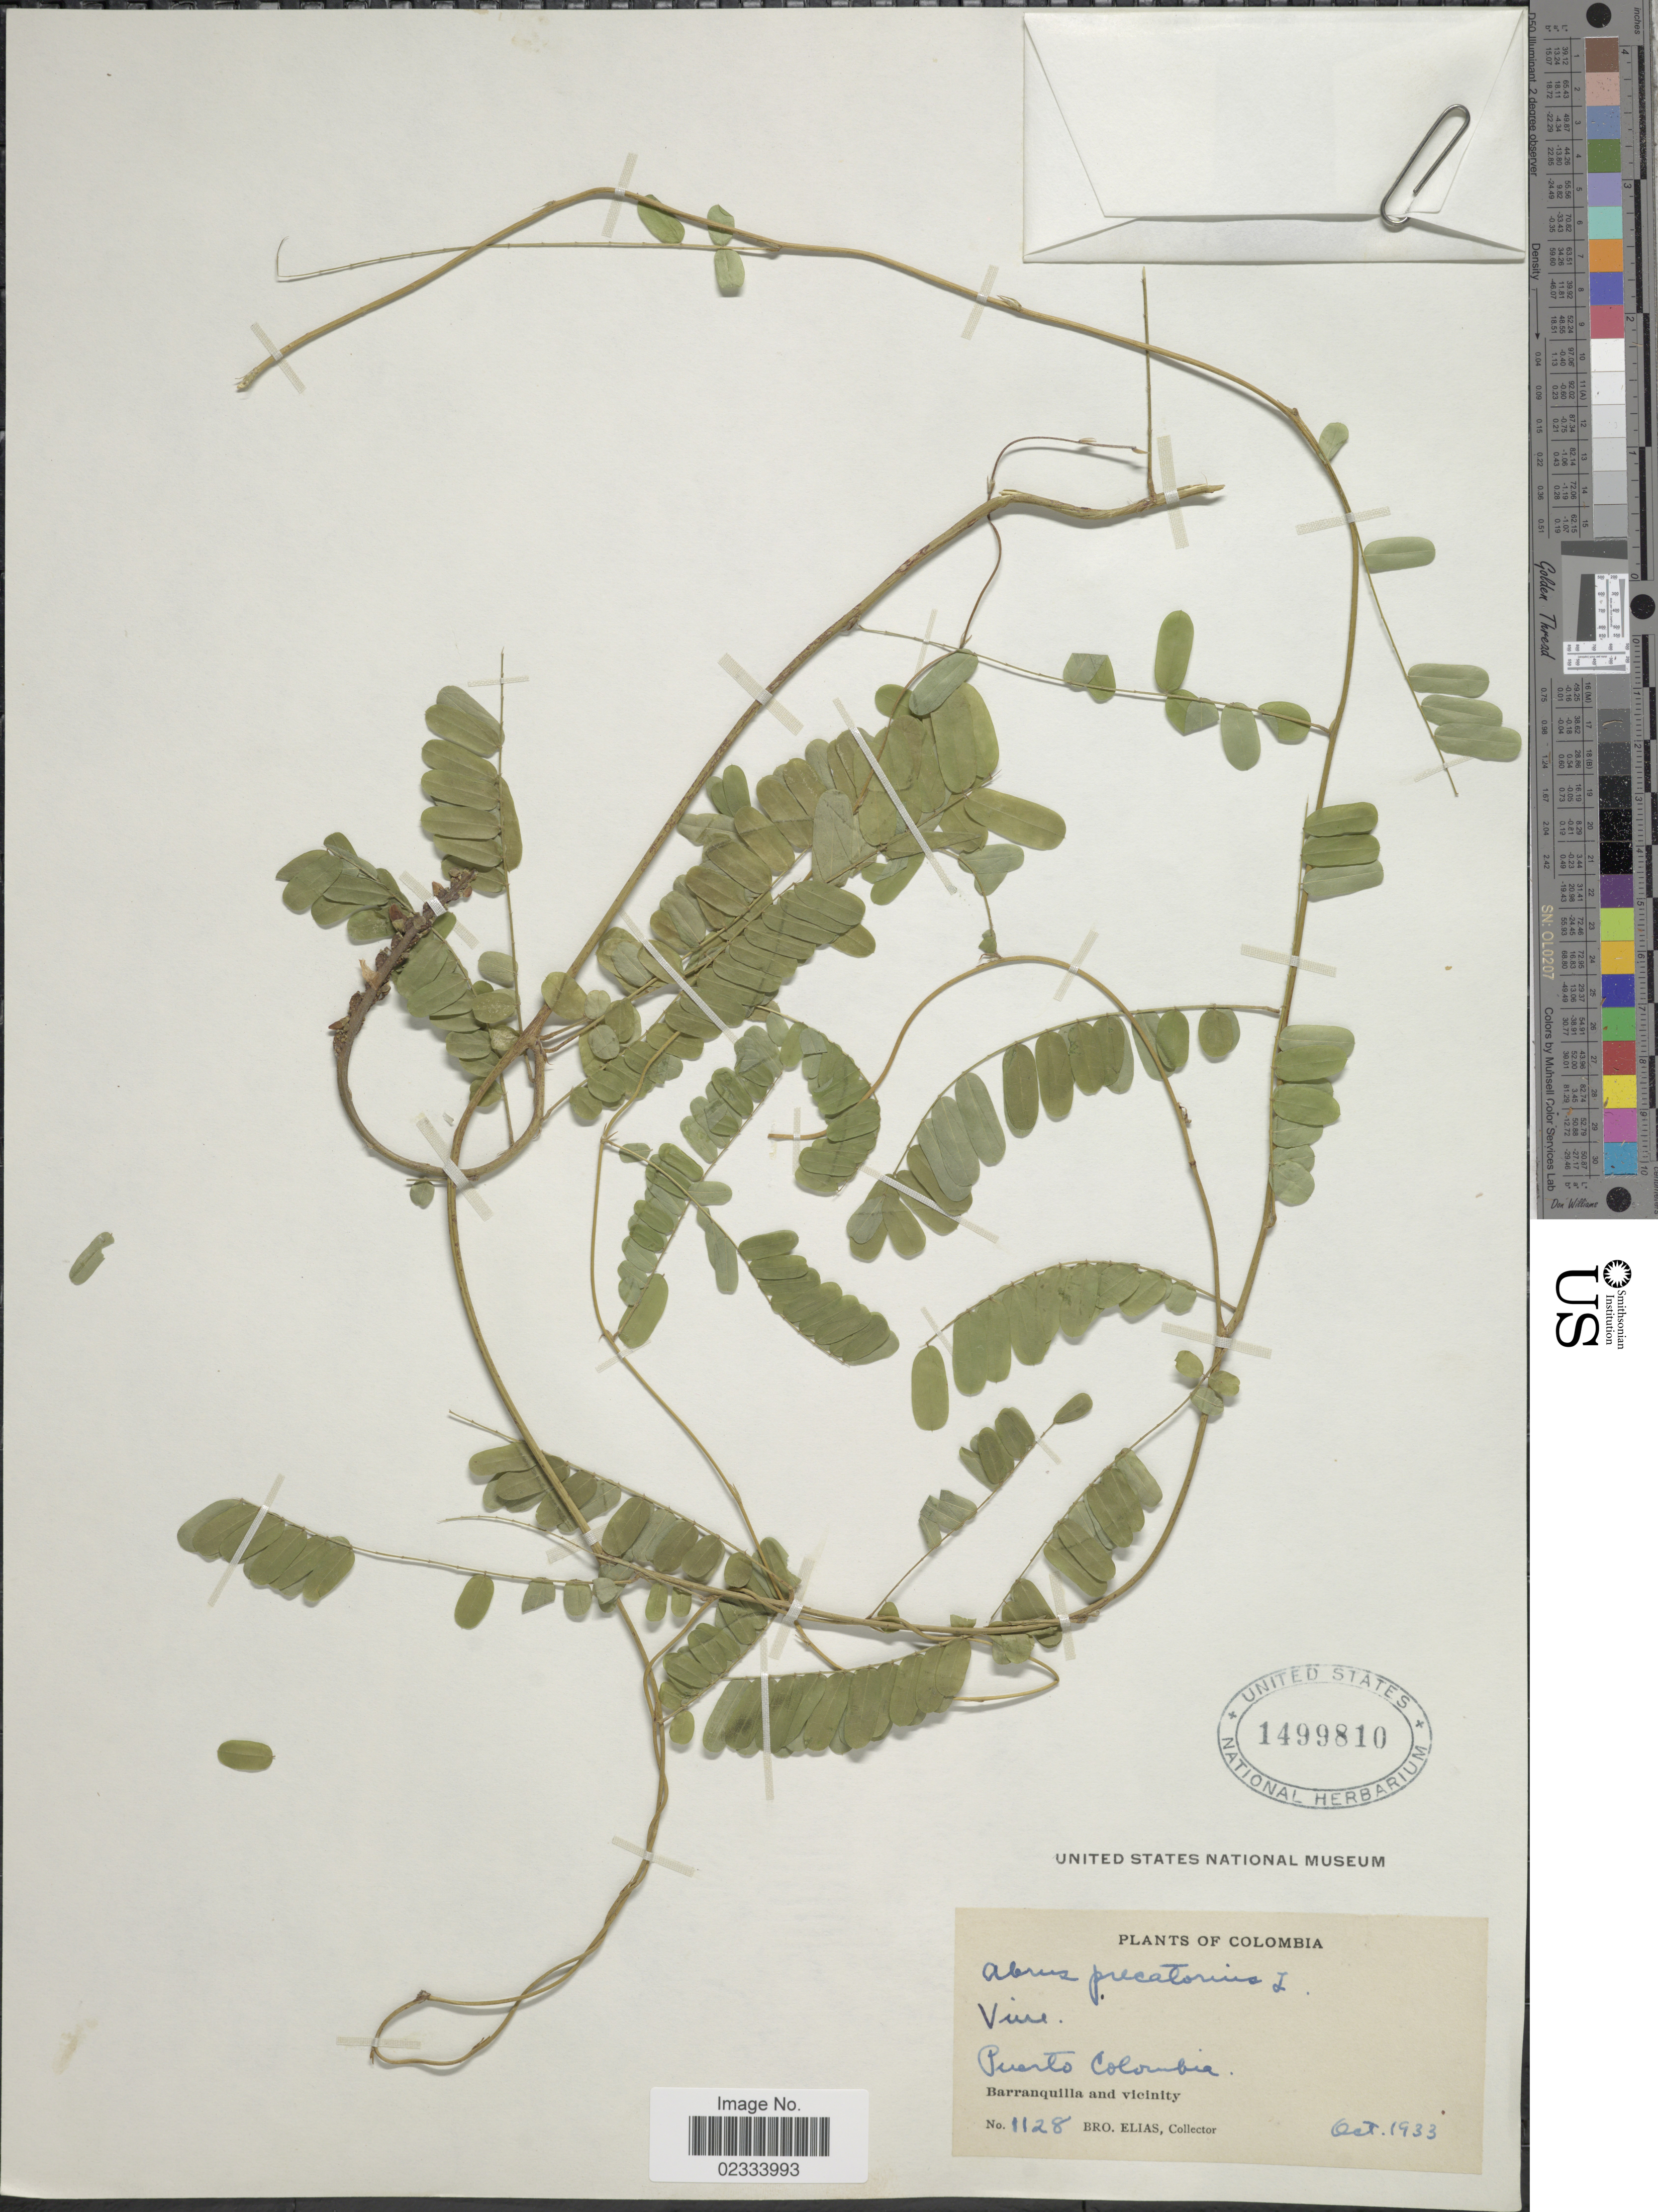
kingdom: Plantae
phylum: Tracheophyta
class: Magnoliopsida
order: Fabales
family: Fabaceae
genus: Abrus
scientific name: Abrus precatorius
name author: L.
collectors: Bro. Elias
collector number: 1128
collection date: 1933-10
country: Colombia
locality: Puerto Colombia, Barranquilla and vicinity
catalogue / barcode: US 1499810